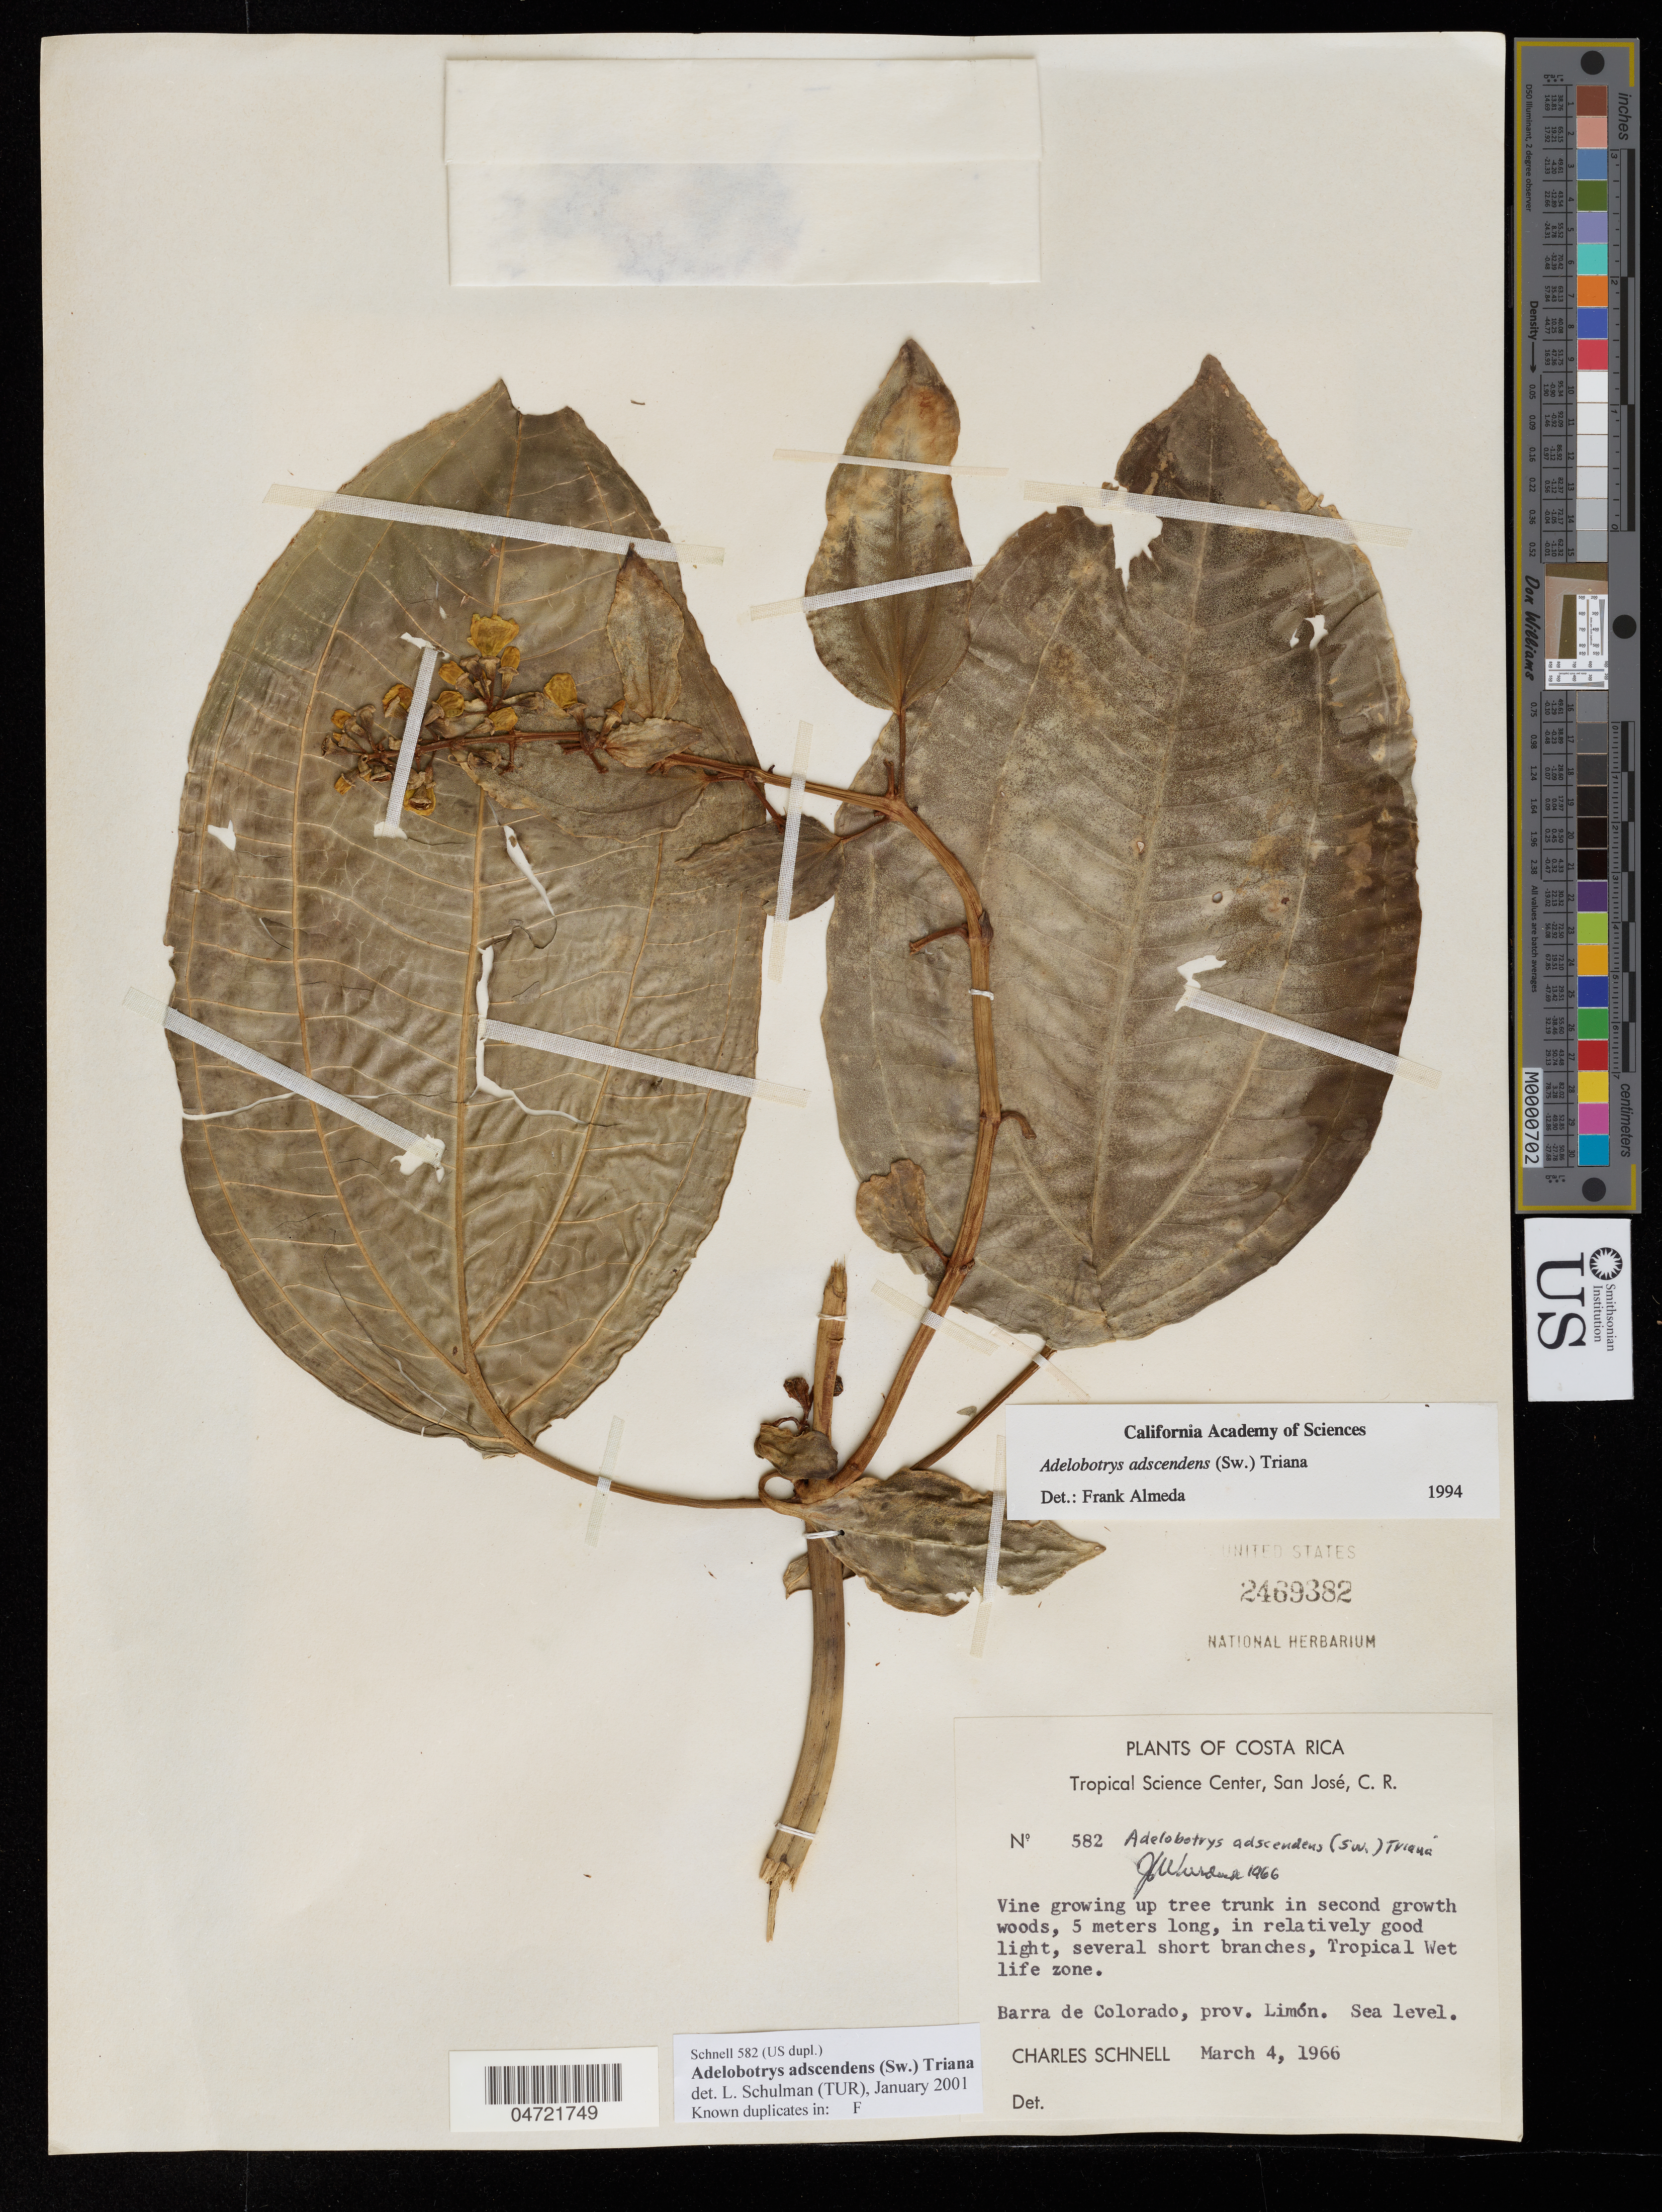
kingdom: Plantae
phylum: Tracheophyta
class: Magnoliopsida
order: Myrtales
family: Melastomataceae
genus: Adelobotrys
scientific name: Adelobotrys adscendens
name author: (Sw.) Triana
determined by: Schulman, Leif, (TUR), University of Turku (FINLAND)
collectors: C. Schnell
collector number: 582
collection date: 1966-03-04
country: Costa Rica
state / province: Limón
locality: Tropical Wet life zone. Barra de Colorado.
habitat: In 2nd growth forest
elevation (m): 0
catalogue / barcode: US 2469382